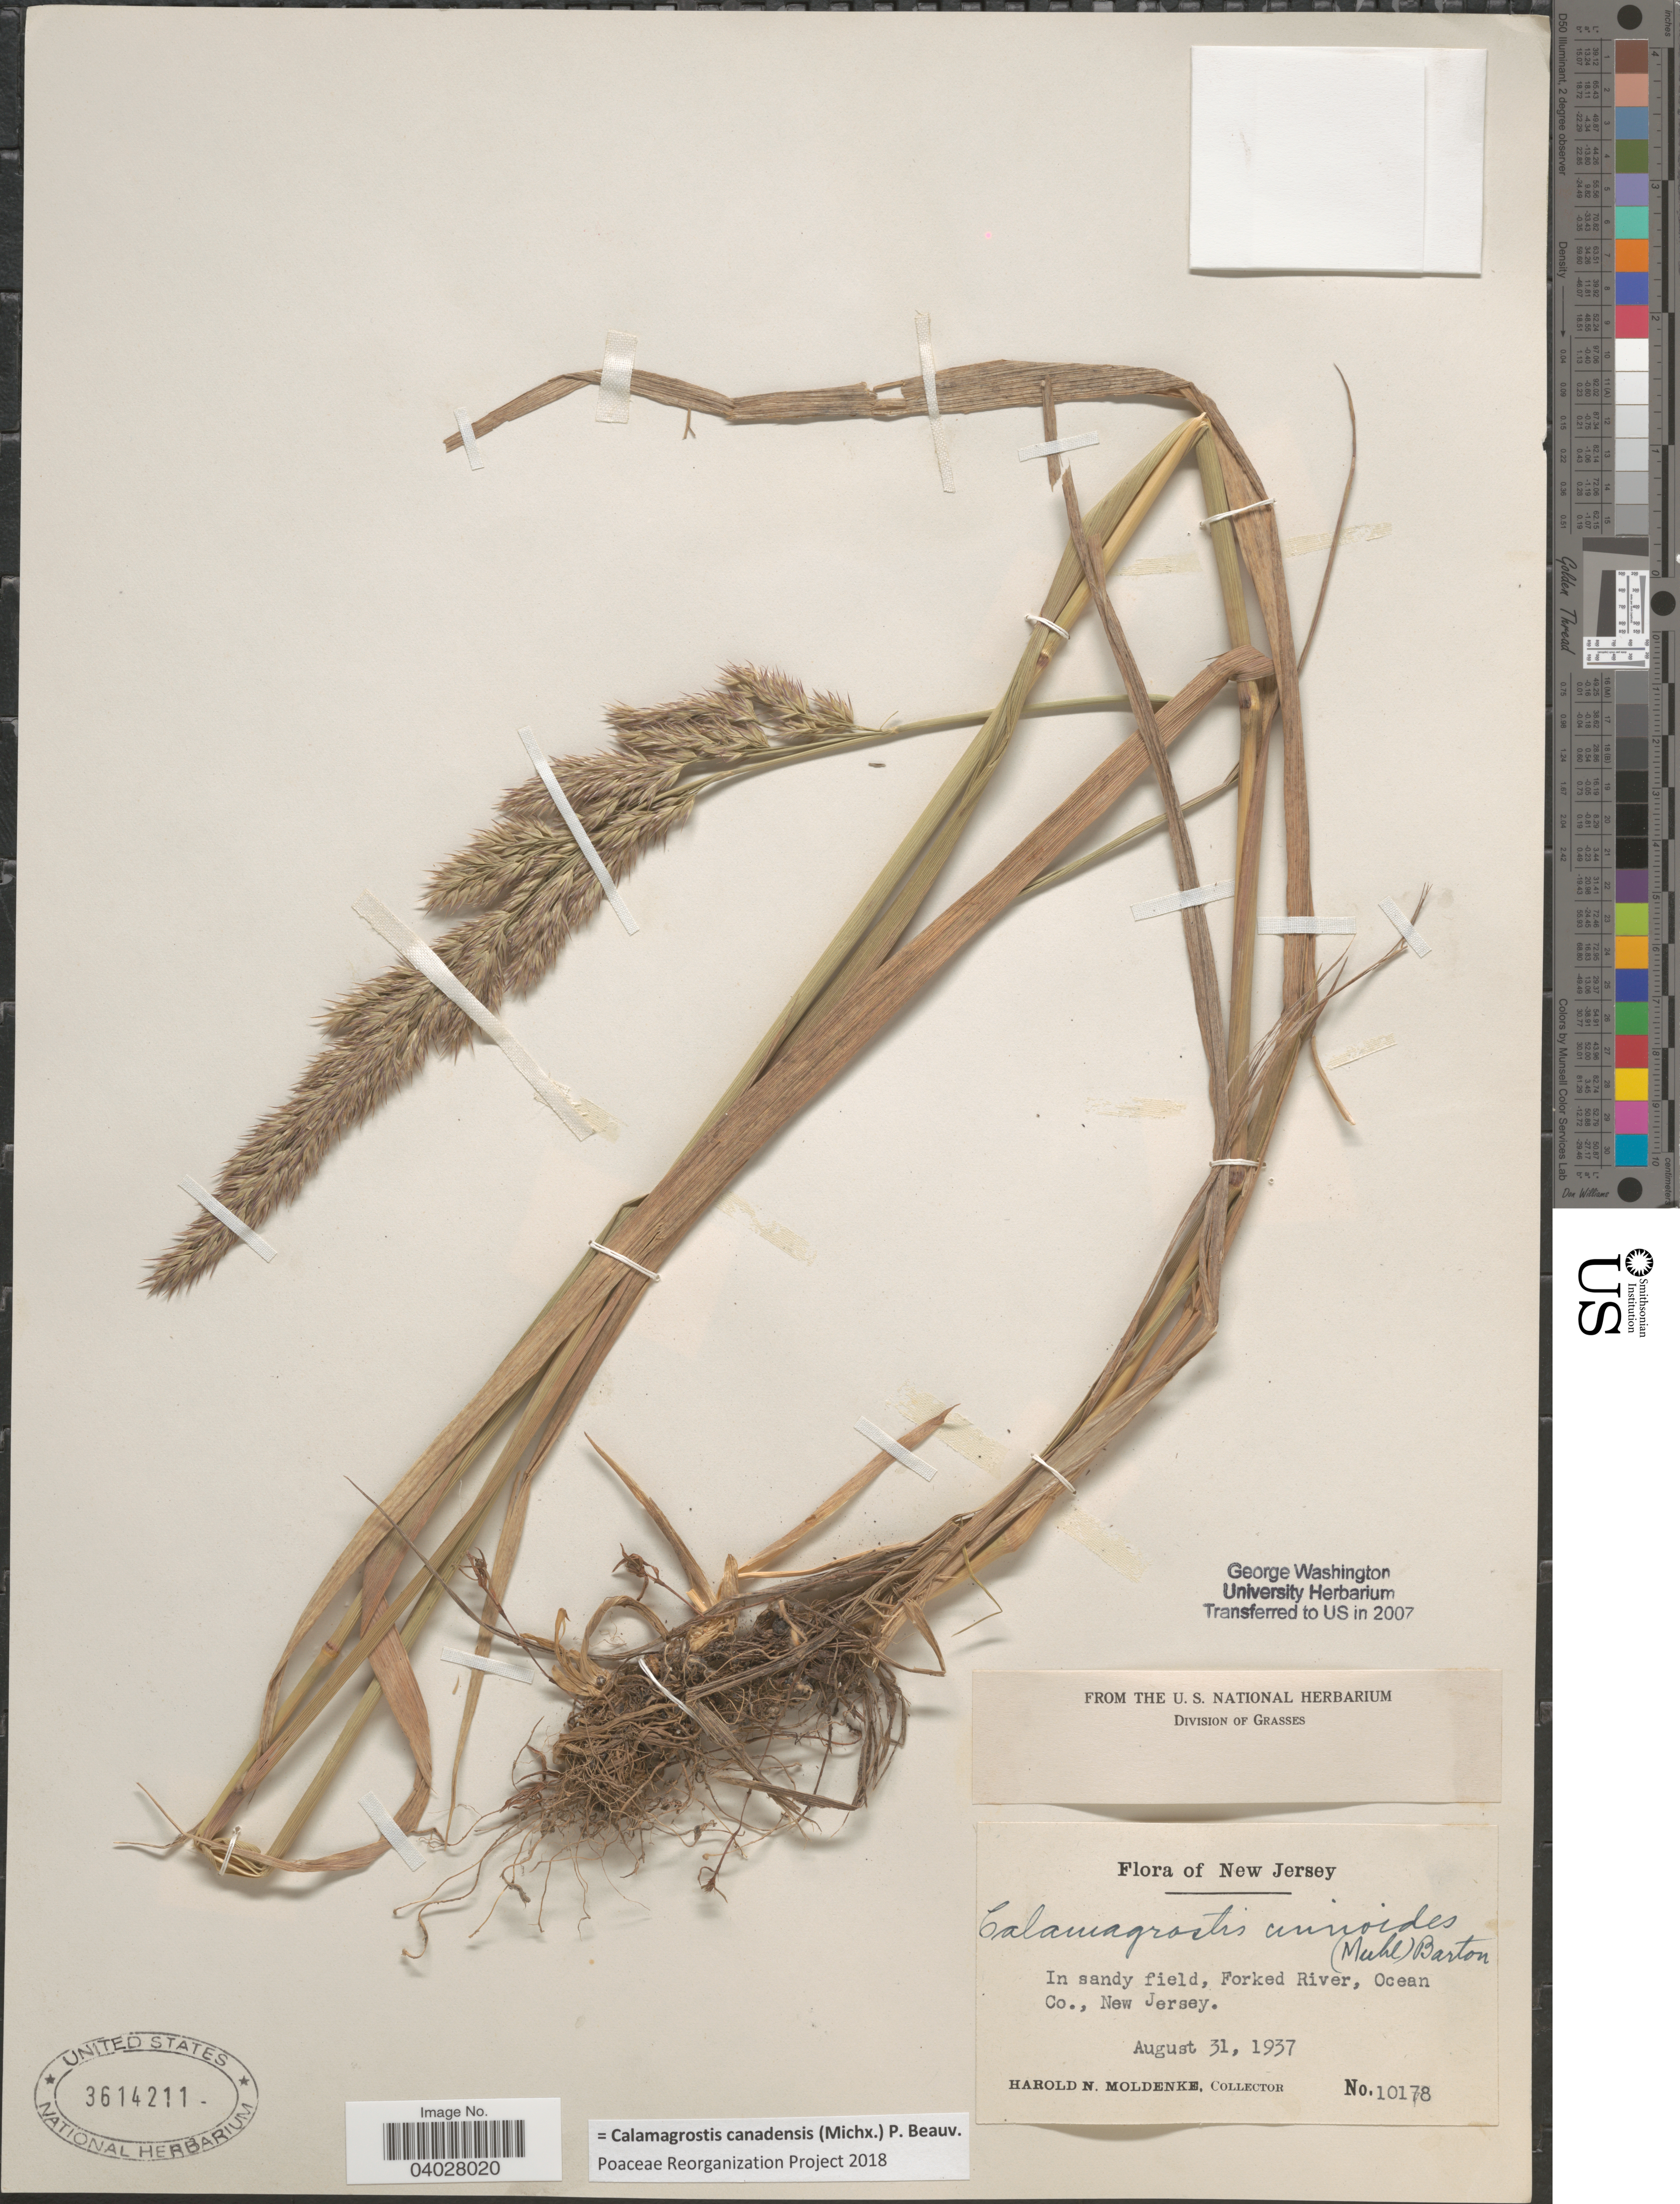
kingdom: Plantae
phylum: Tracheophyta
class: Liliopsida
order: Poales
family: Poaceae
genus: Calamagrostis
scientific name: Calamagrostis canadensis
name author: (Michx.) P. Beauv.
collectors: H. N. Moldenke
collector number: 10178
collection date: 1937-08-31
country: United States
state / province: New Jersey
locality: In sandy soil field, Forked River, Ocean Co.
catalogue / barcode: US 3614211